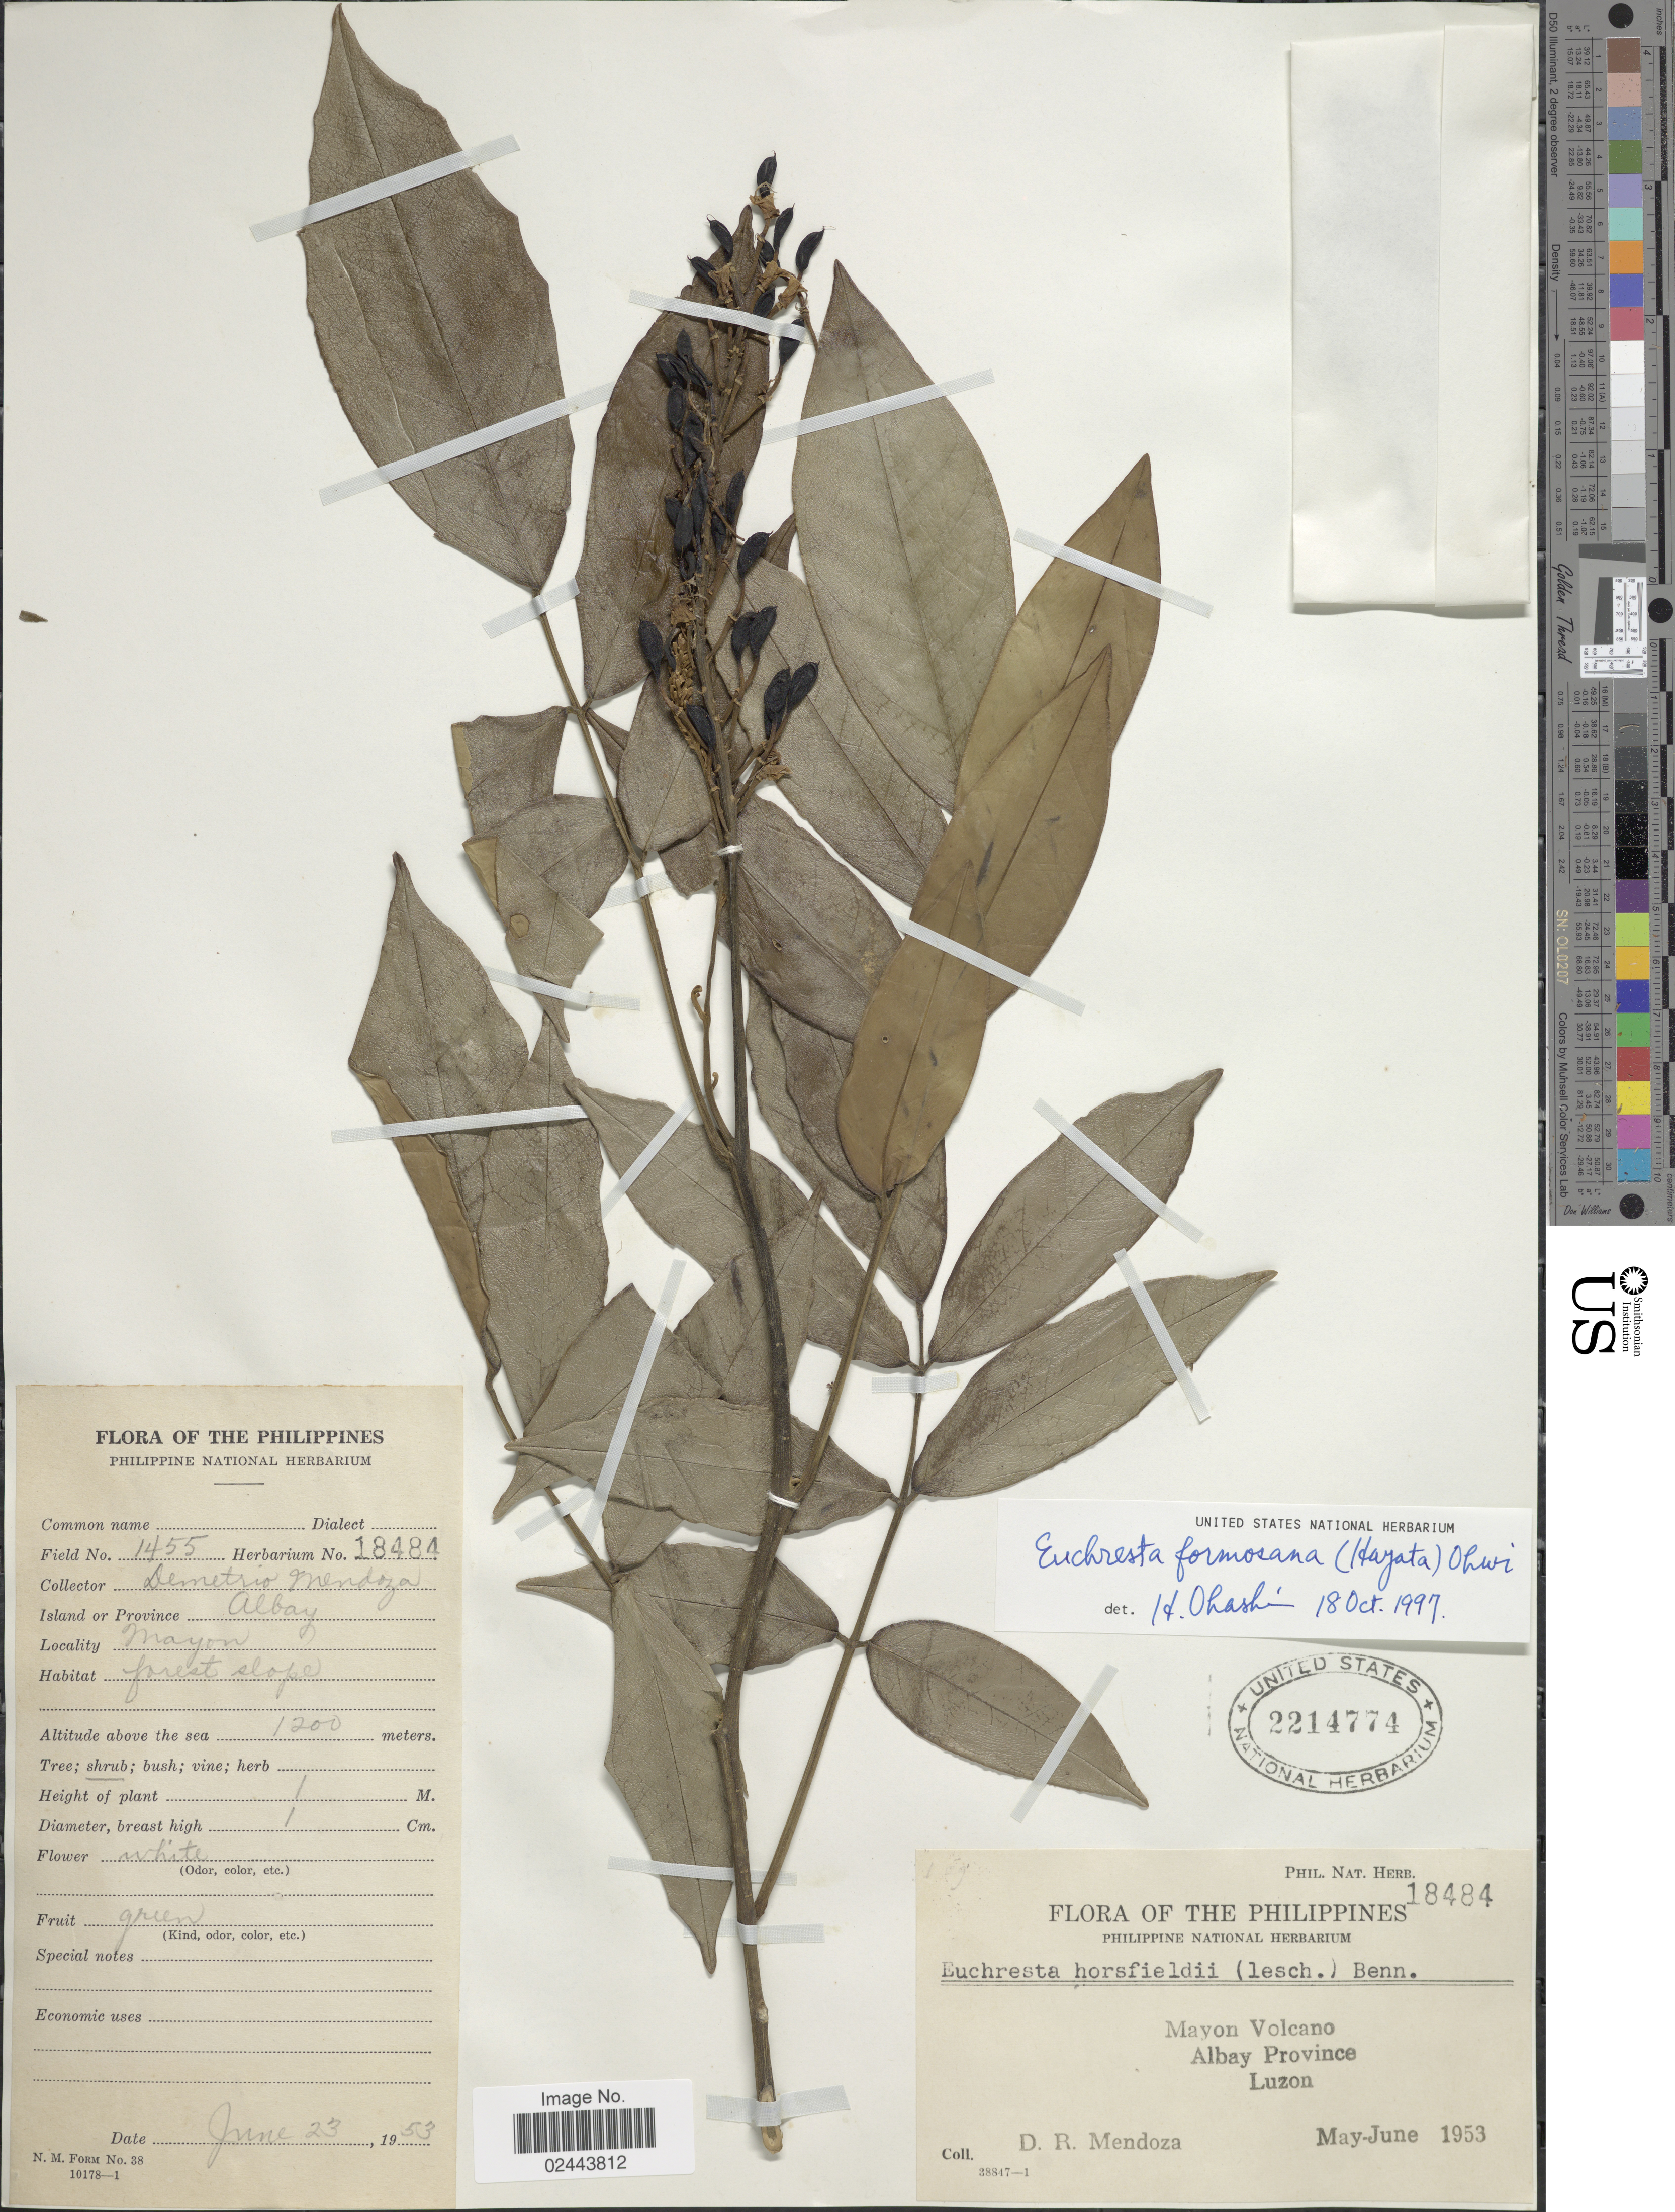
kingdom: Plantae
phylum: Tracheophyta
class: Magnoliopsida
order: Fabales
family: Fabaceae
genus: Euchresta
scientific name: Euchresta formosana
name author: (Hayata) Ohwi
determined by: Ohashi, Hiro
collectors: D. Mendoza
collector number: Phil. Nat. Herb. 18484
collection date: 1953-06-23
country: Philippines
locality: Island or Province Albay, Mayon, forest slope, Mayon Volcano, Luzon.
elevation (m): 1200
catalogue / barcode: US 2214774